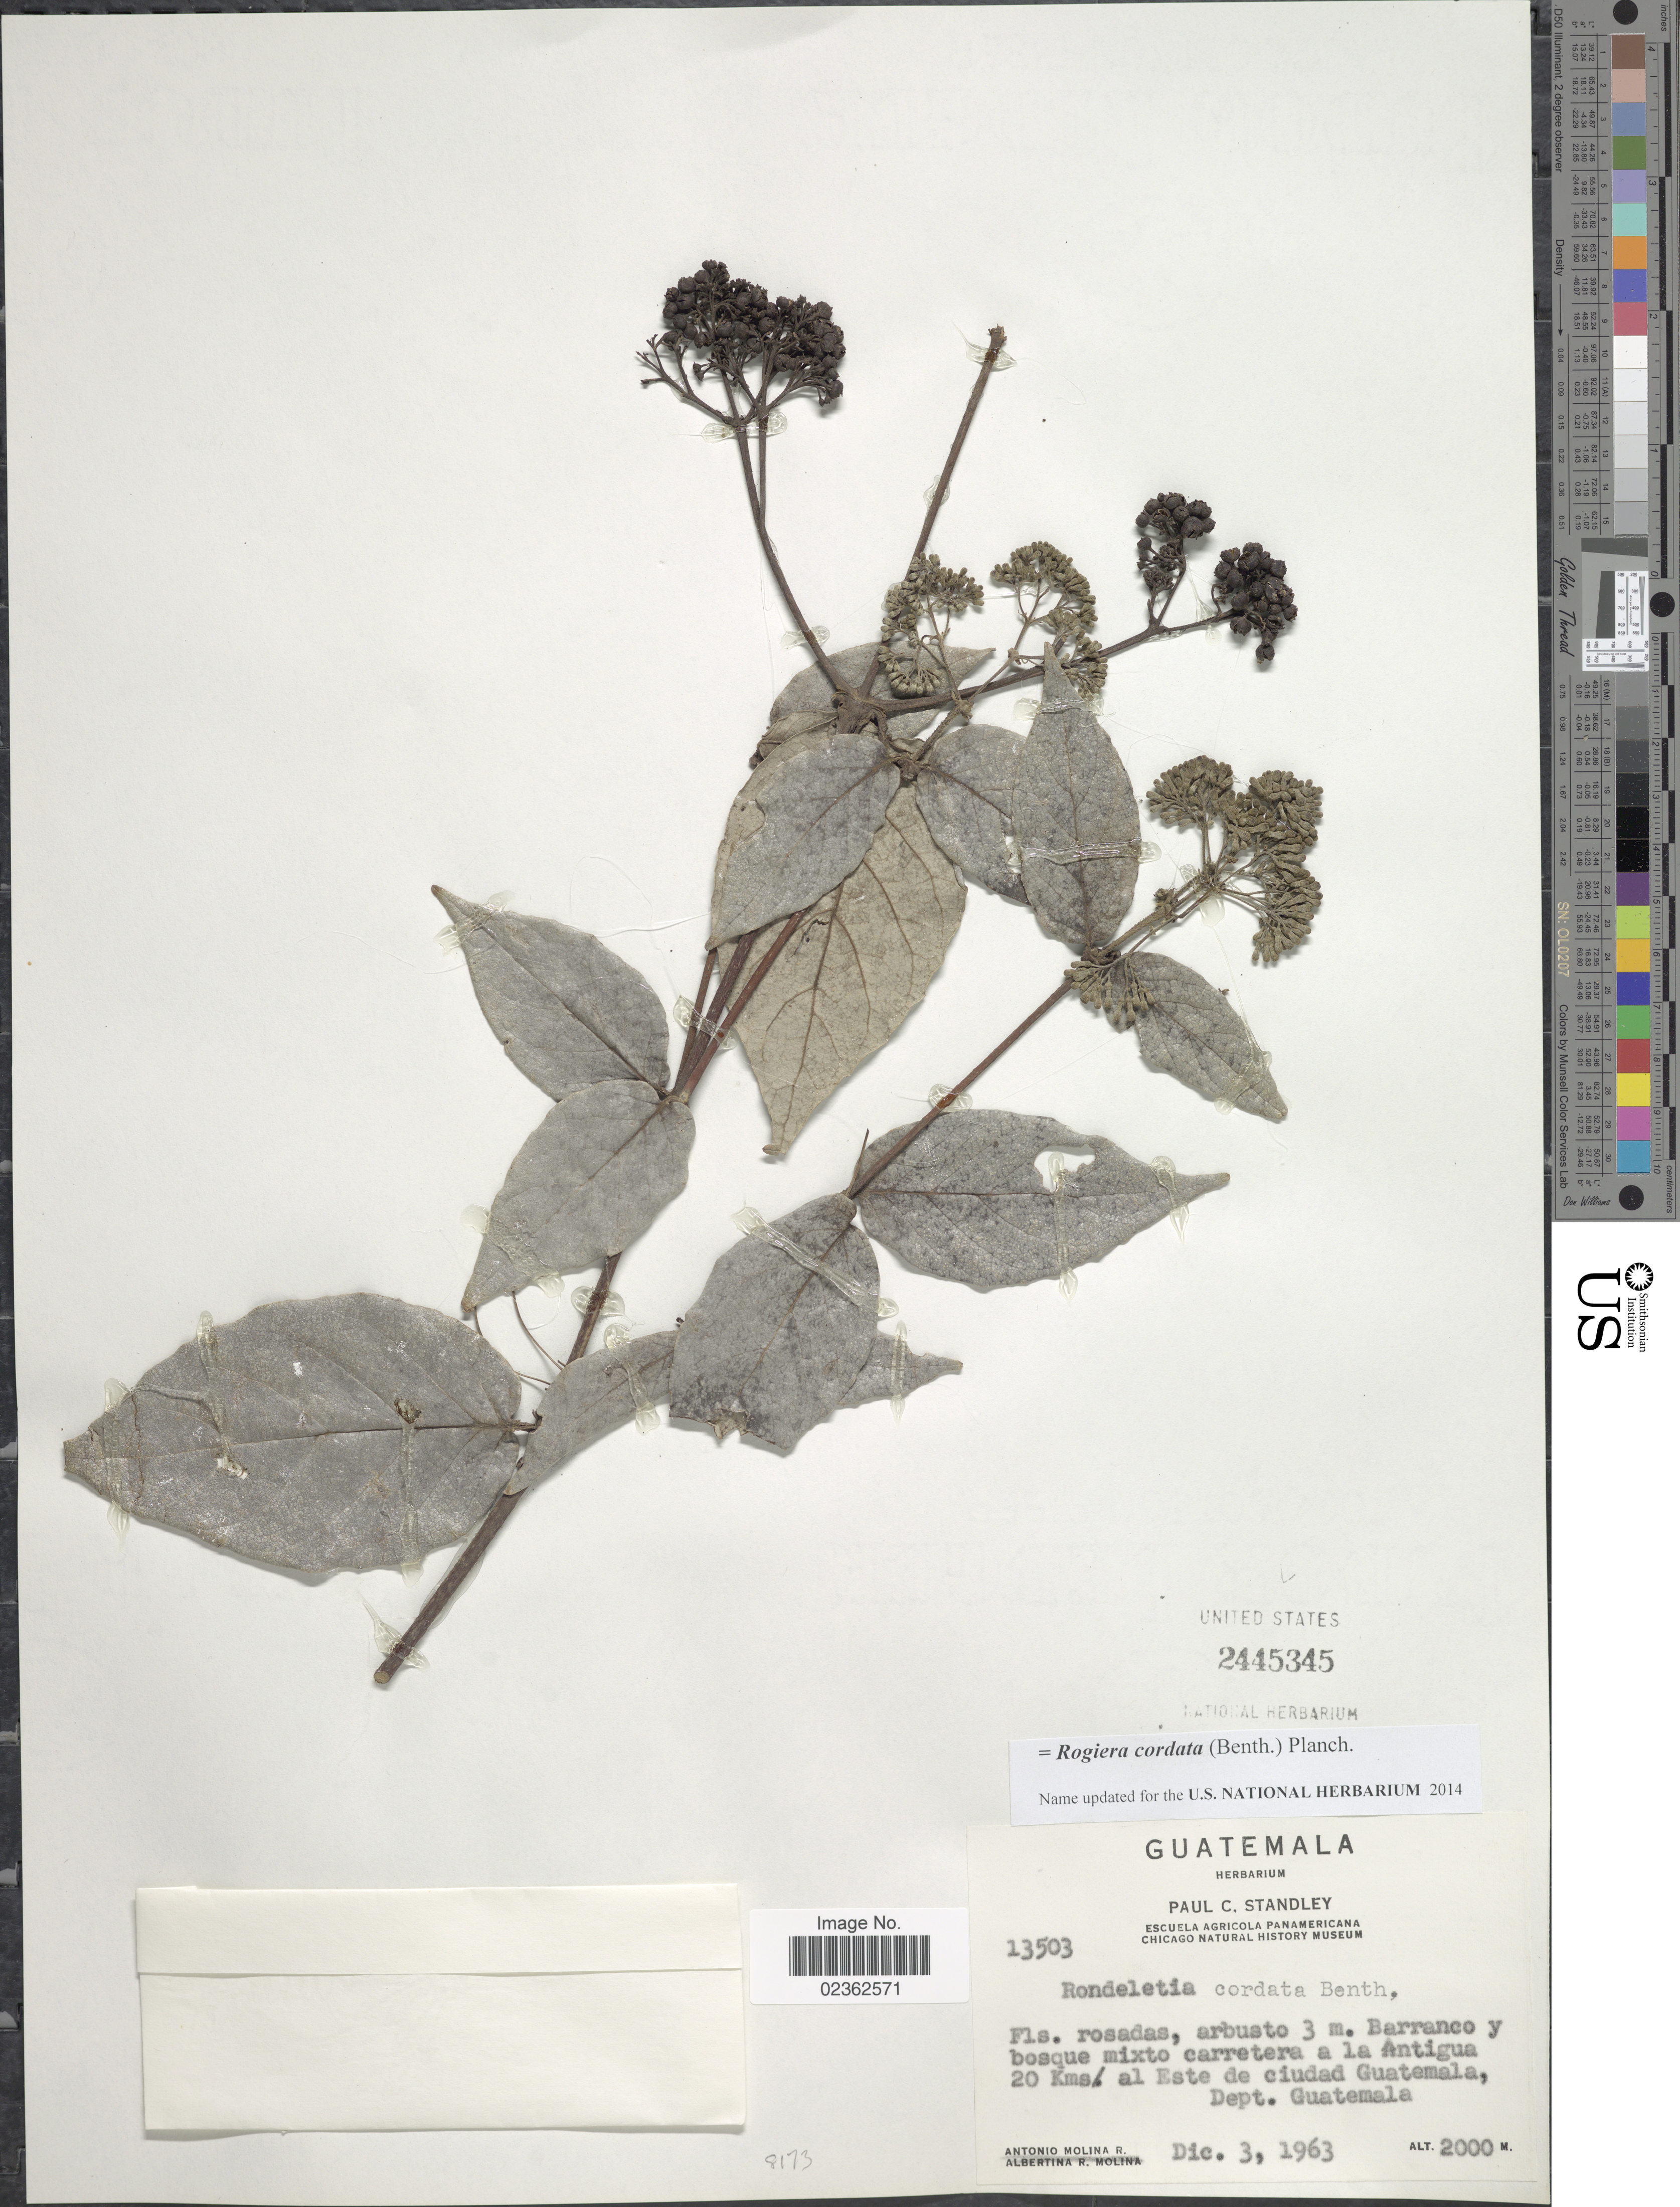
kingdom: Plantae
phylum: Tracheophyta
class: Magnoliopsida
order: Gentianales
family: Rubiaceae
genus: Rogiera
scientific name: Rogiera cordata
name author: (Benth.) Planch.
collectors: A. Molina R.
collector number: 13503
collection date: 1963-12-03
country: Guatemala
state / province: Guatemala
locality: Barranco y bosque mixto carretera a la Antigua 20 Kms/ al Este de ciudad Guatemala.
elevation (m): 2000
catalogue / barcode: US 2445345